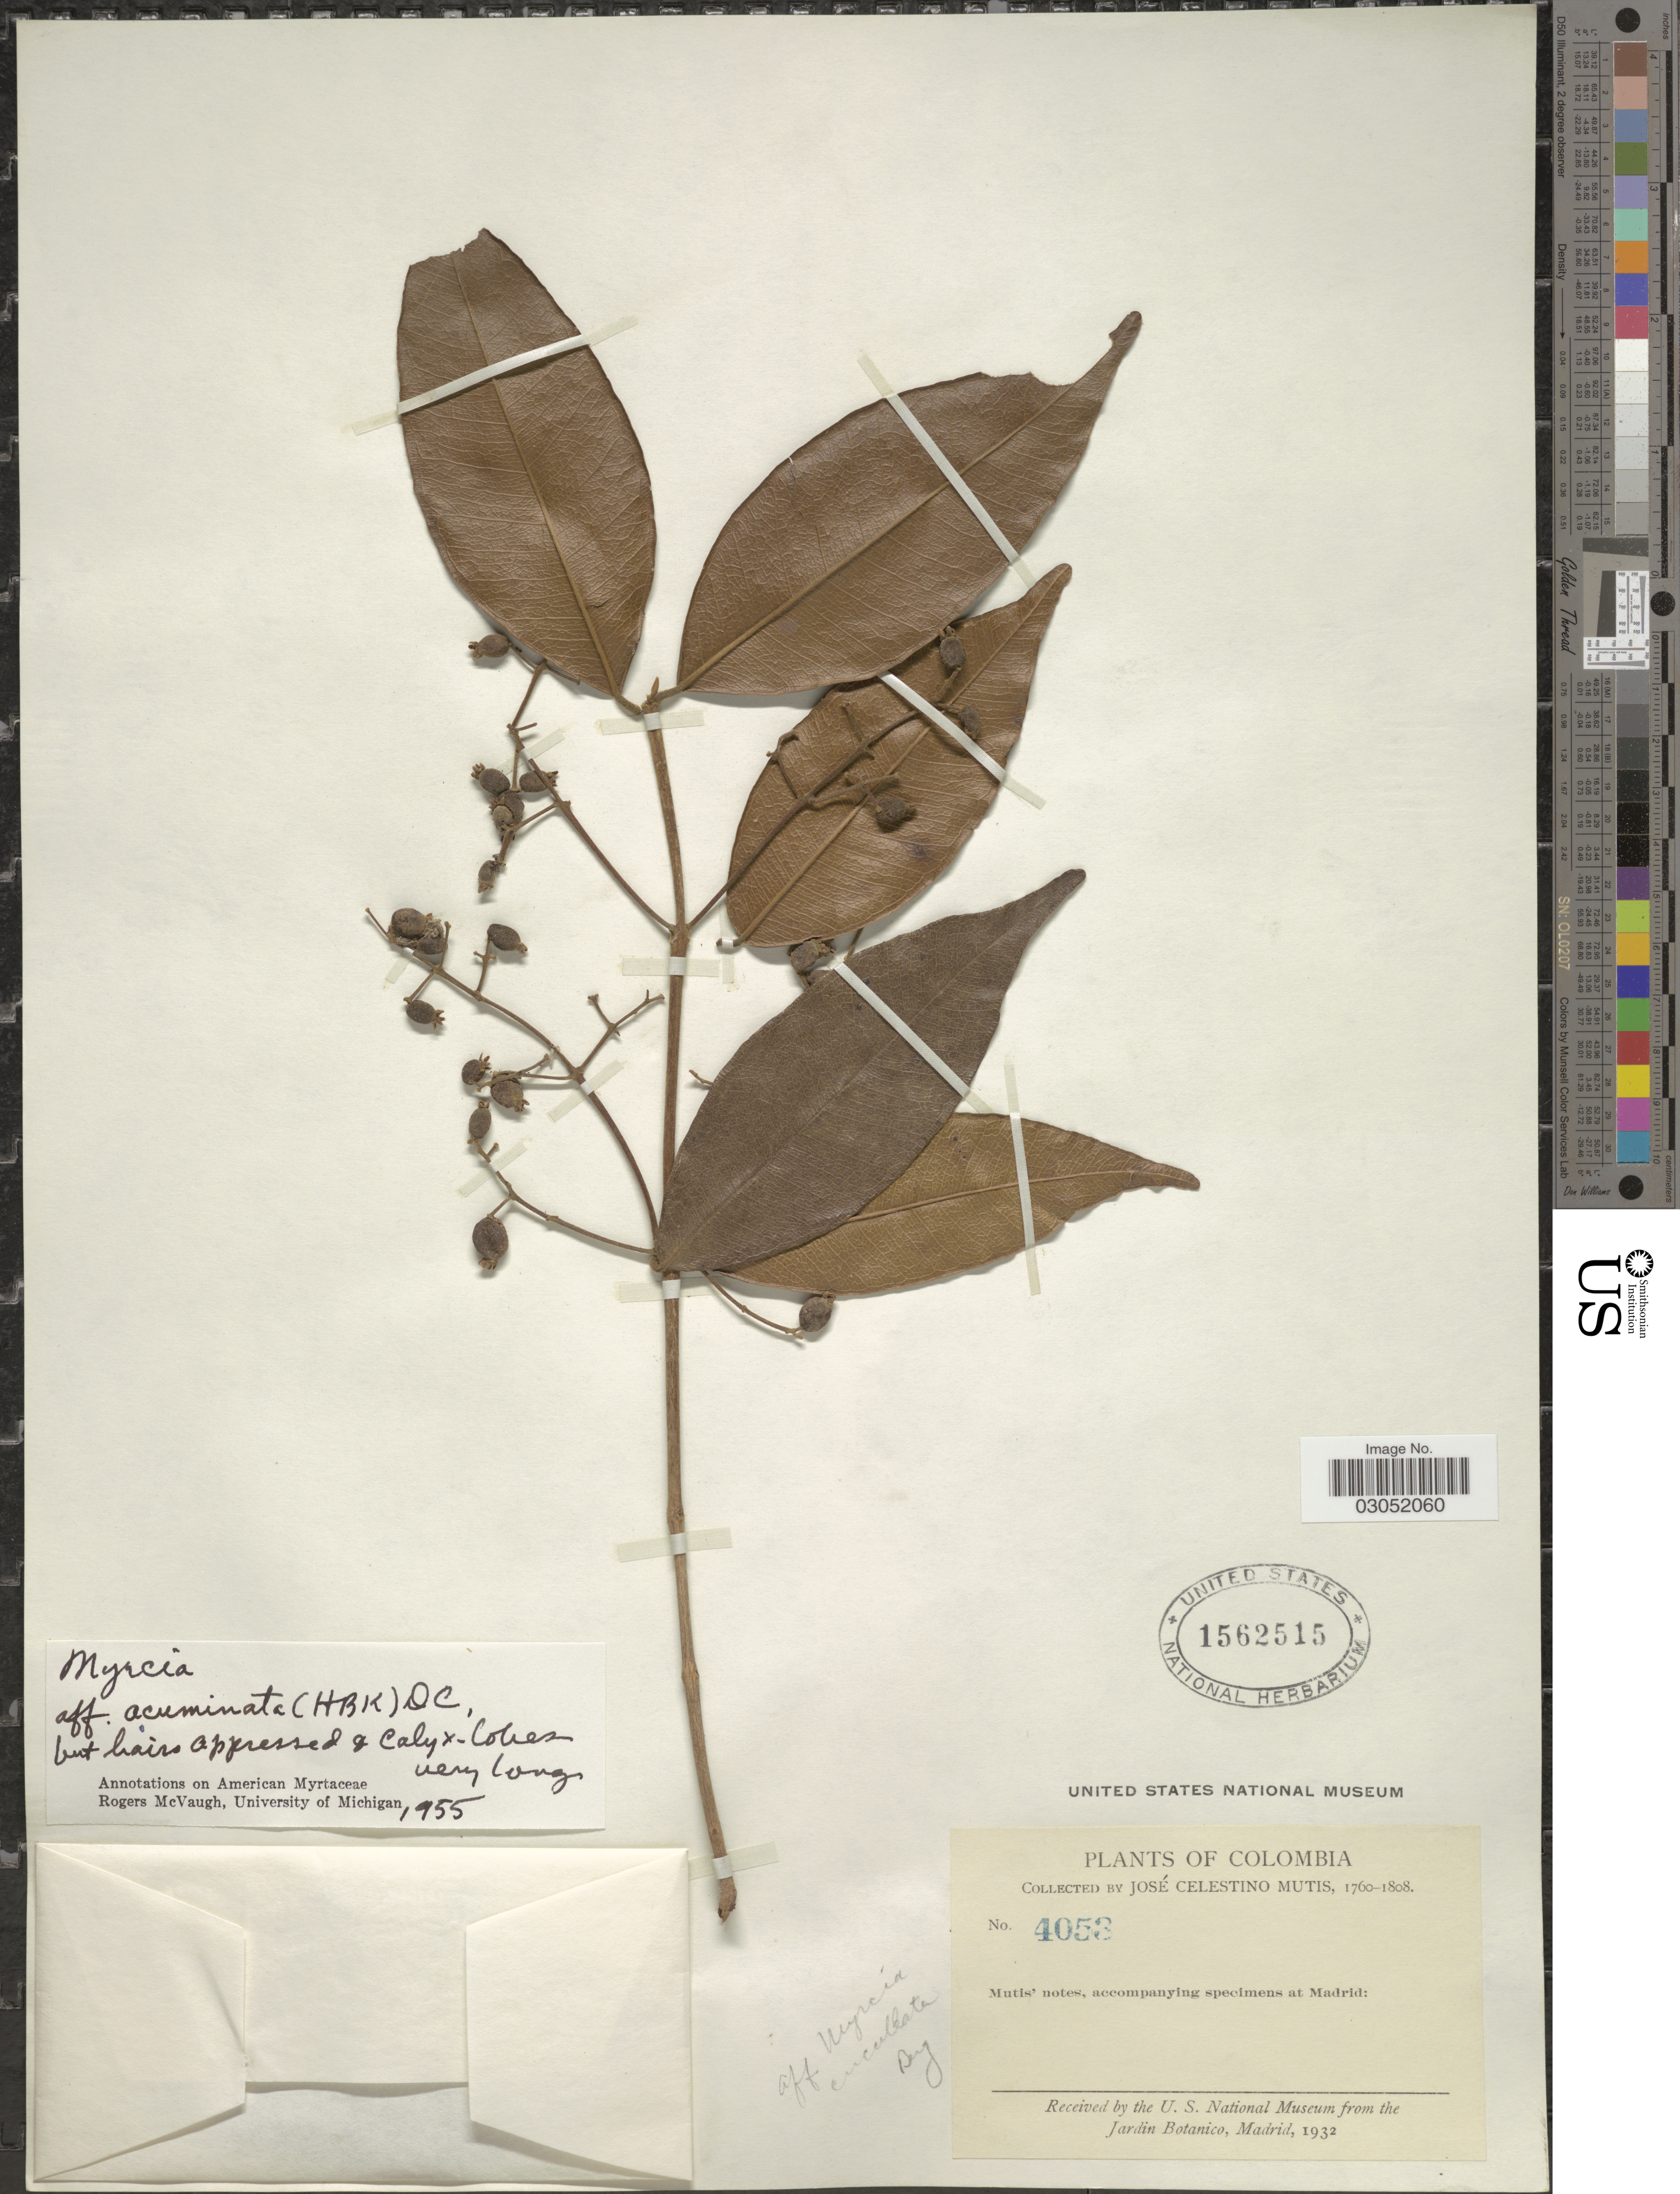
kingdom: Plantae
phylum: Tracheophyta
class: Magnoliopsida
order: Myrtales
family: Myrtaceae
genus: Myrcia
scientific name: Myrcia acuminata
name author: (Kunth) DC.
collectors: J. C. B. Mutis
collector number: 4053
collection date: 1760/1808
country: Colombia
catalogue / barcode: US 1562515